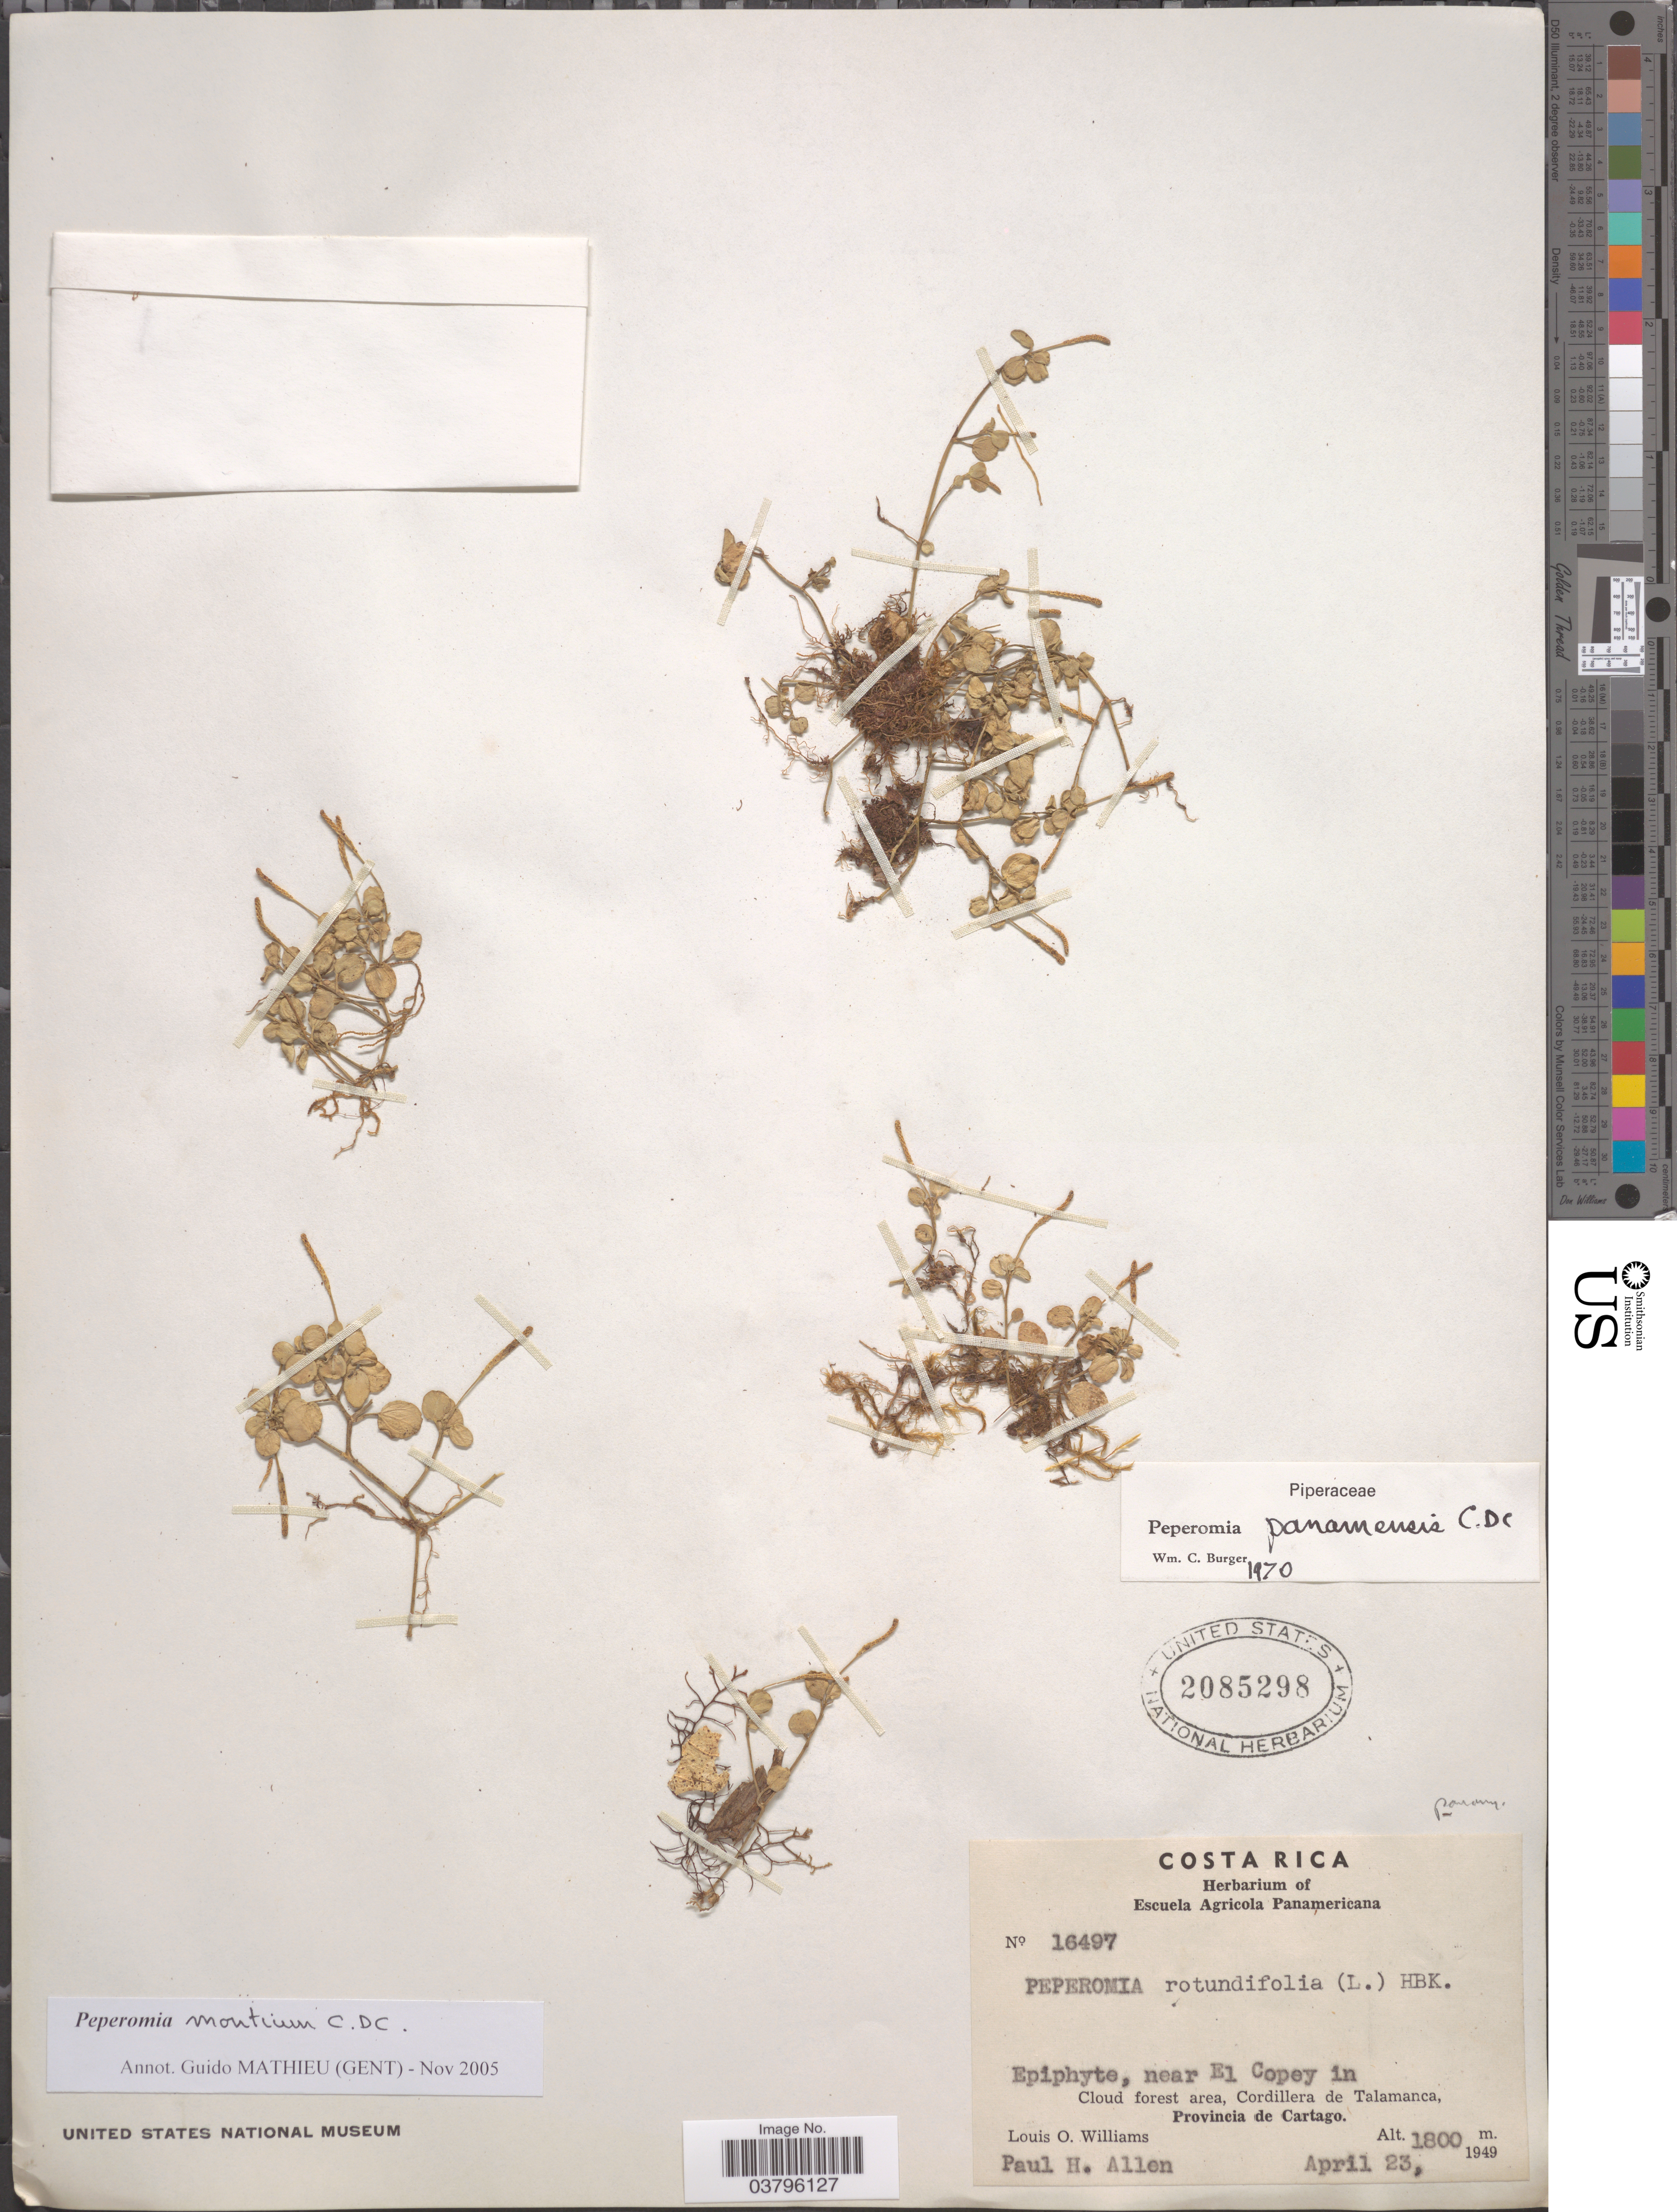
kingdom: Plantae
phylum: Tracheophyta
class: Magnoliopsida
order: Piperales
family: Piperaceae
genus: Peperomia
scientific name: Peperomia montium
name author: C. DC.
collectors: L. O. Williams & P. H. Allen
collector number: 16497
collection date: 1949-04-23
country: Costa Rica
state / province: Cartago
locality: Near El Copey in cloud forest area, Cordillera de Talamanca.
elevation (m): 1800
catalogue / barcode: US 2085298